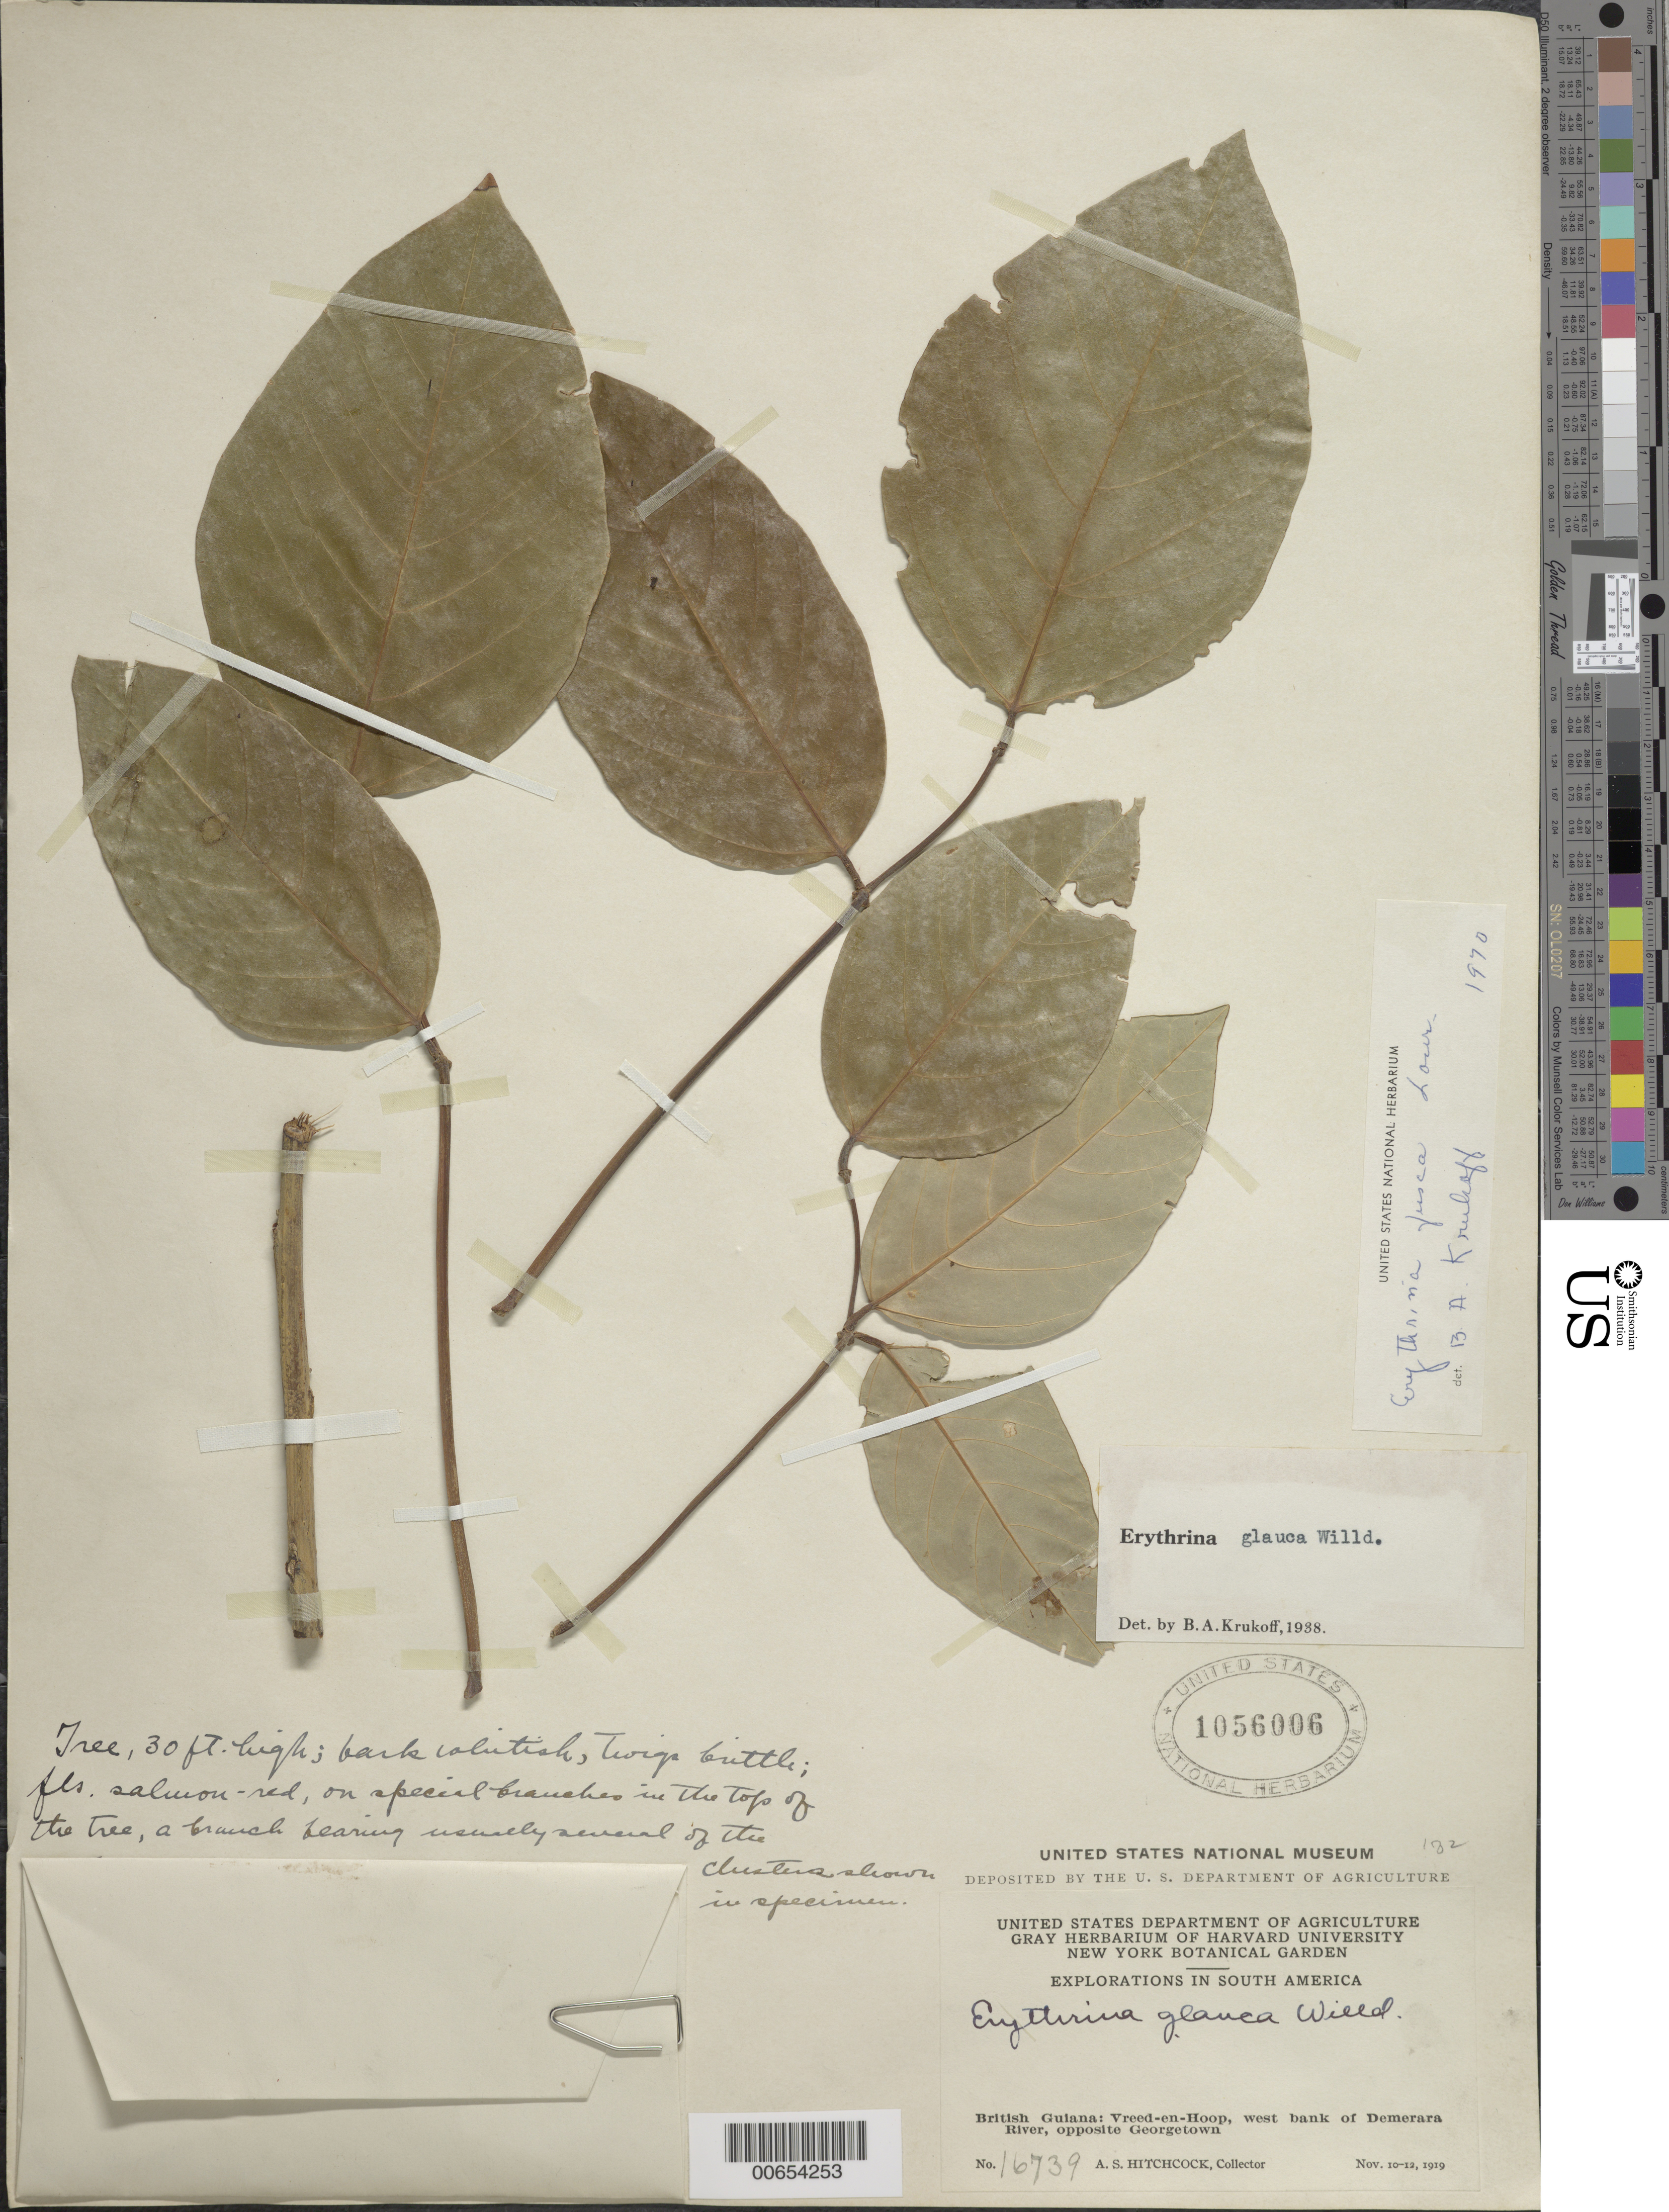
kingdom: Plantae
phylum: Tracheophyta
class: Magnoliopsida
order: Fabales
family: Fabaceae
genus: Erythrina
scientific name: Erythrina fusca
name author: Lour.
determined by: Krukoff, B. A.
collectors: A. S. Hitchcock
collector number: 16739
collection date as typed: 10-Nov-19 to 12-Nov-19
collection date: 1919-11-10/1919-11-12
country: Guyana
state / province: Essequibo Isl-W. Demerara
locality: Vreed-en-Hoop, W bank of Demerara R., opposite Georgetown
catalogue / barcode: US 1056006